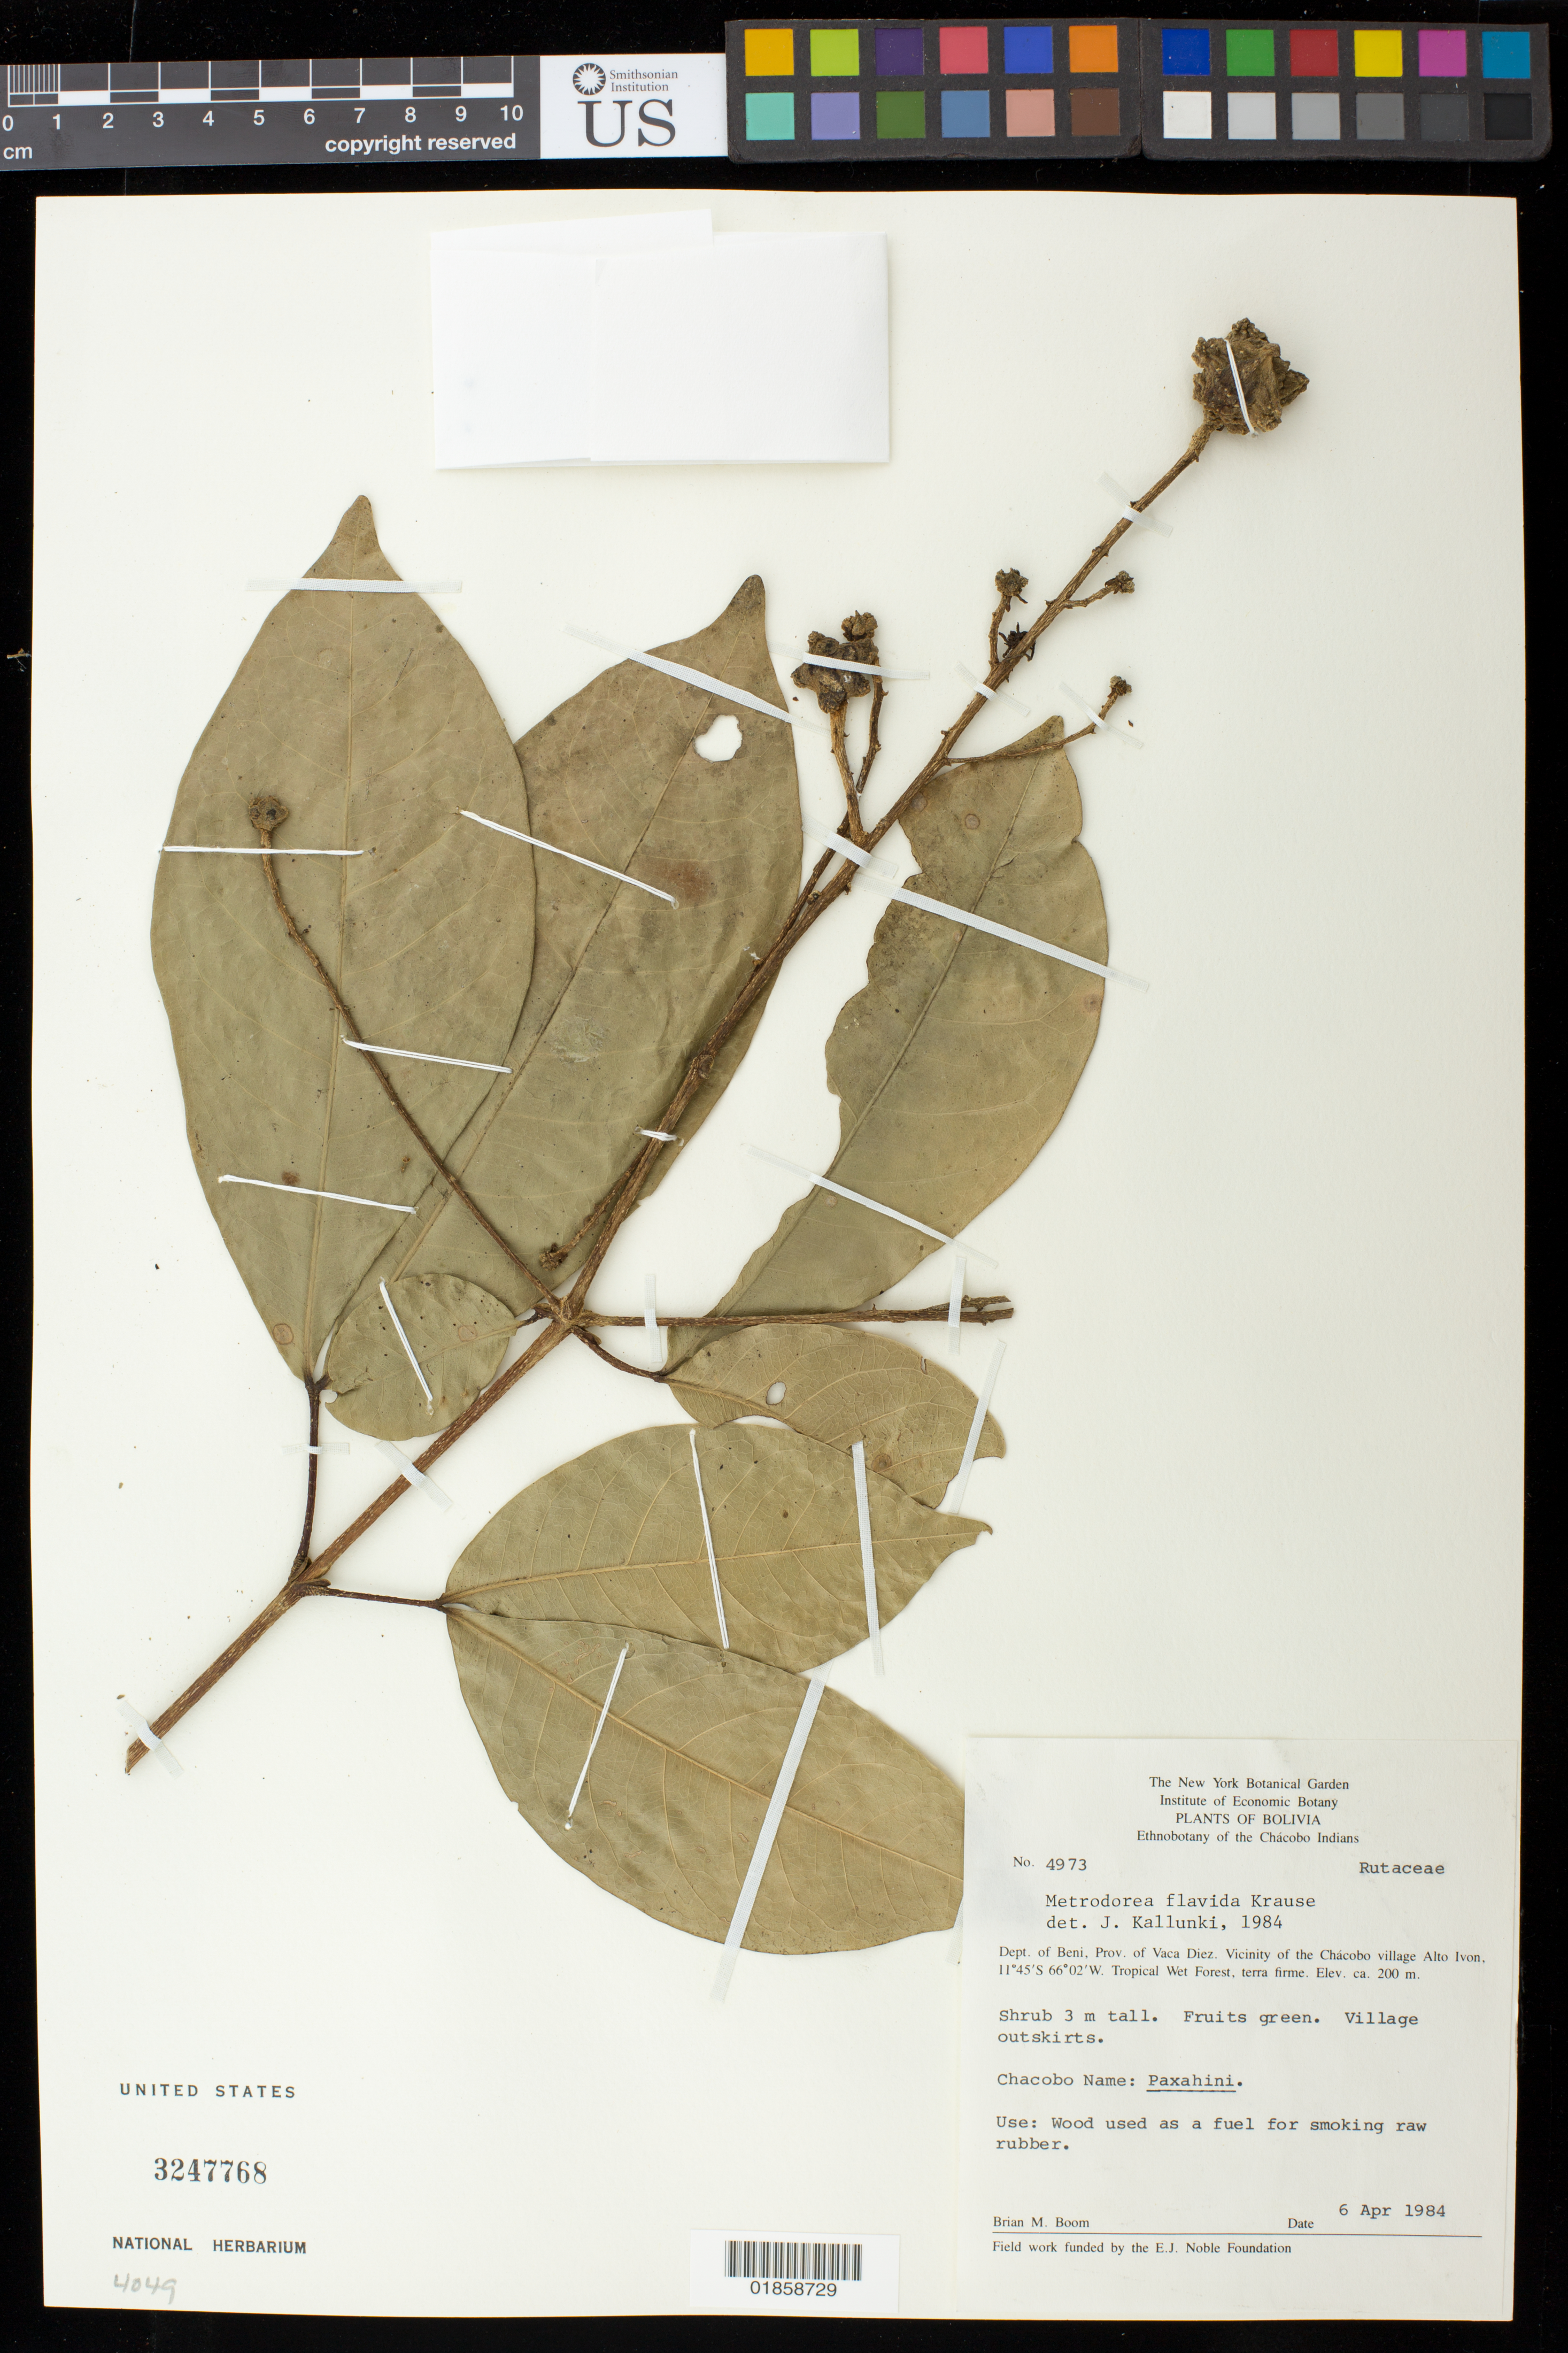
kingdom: Plantae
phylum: Tracheophyta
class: Magnoliopsida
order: Sapindales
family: Rutaceae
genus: Metrodorea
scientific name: Metrodorea flavida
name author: Krause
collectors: B. M. Boom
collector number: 4973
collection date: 1984-04-06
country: Bolivia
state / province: Beni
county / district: Vaca Diez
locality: Dept. of Beni, Prov. of Vaca Diez. Vicinity of the Chácobo village Alto Ivon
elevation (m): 200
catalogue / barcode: US 3247768